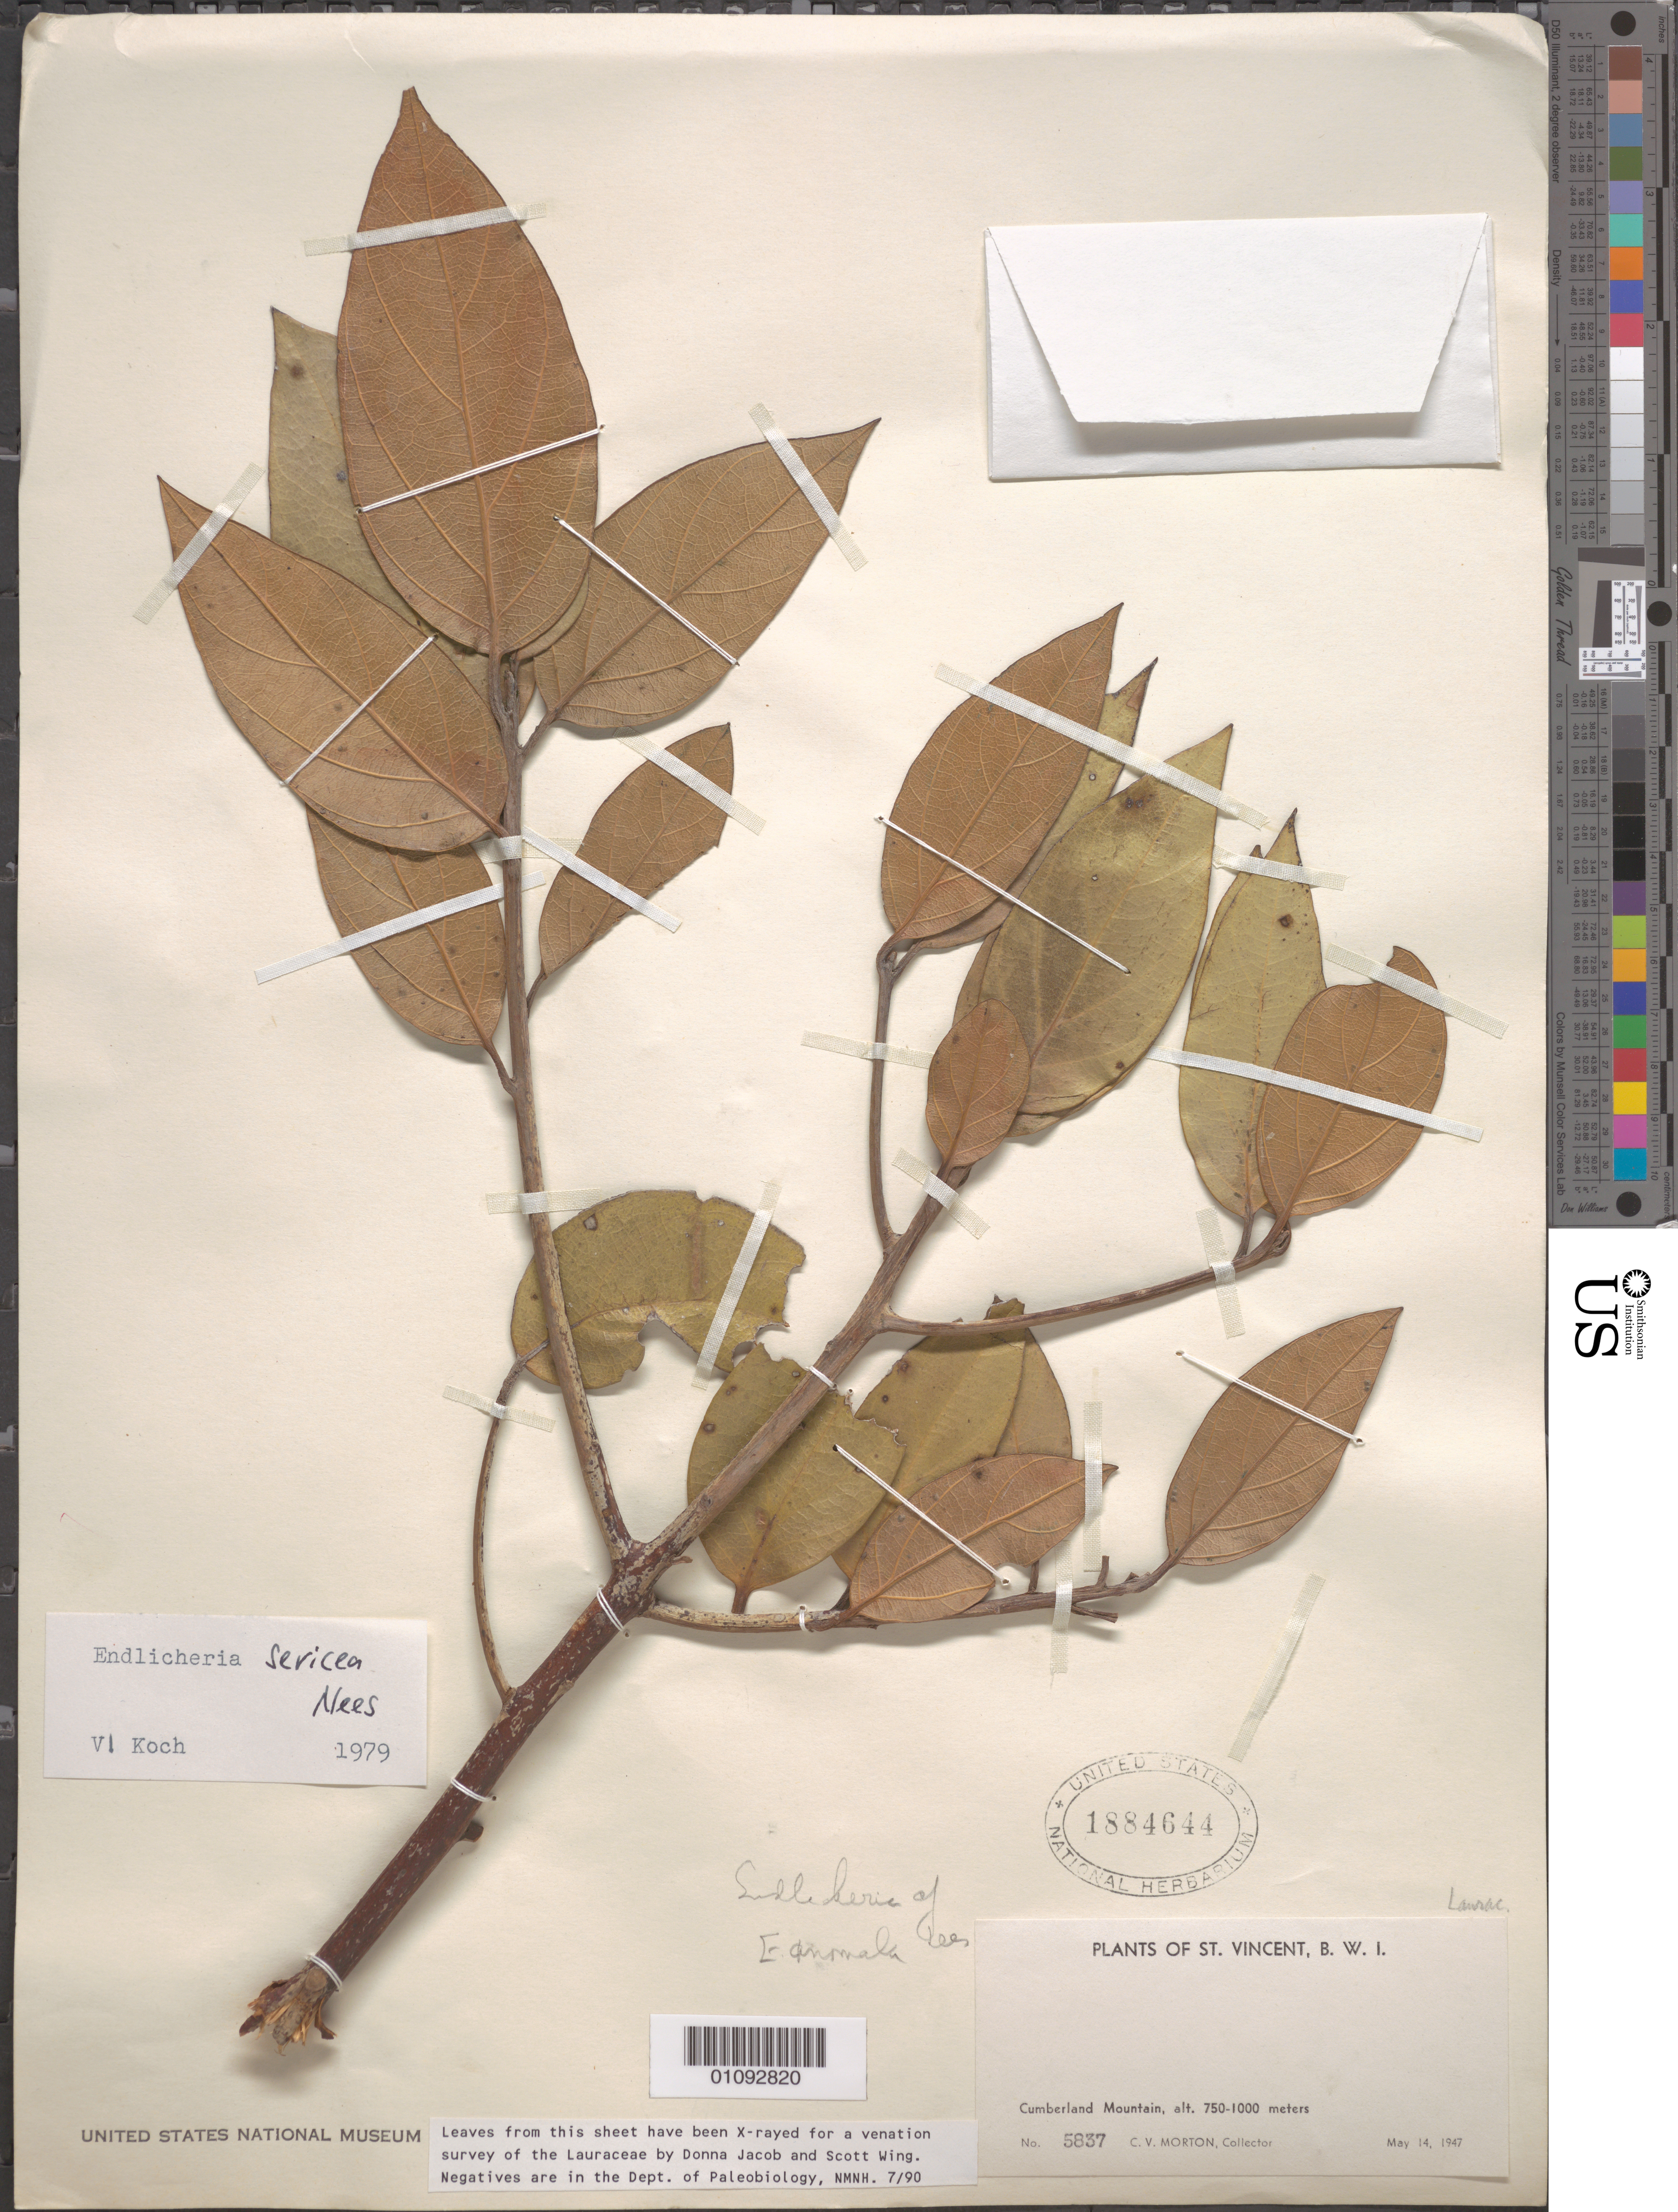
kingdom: Plantae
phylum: Tracheophyta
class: Magnoliopsida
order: Laurales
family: Lauraceae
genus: Endlicheria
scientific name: Endlicheria sericea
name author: Nees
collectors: C. V. Morton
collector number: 5837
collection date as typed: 14 May 1947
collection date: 1947-05-14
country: St. Vincent - Grenadines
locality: Cumberland Mountain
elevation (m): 750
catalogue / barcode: US 1884644